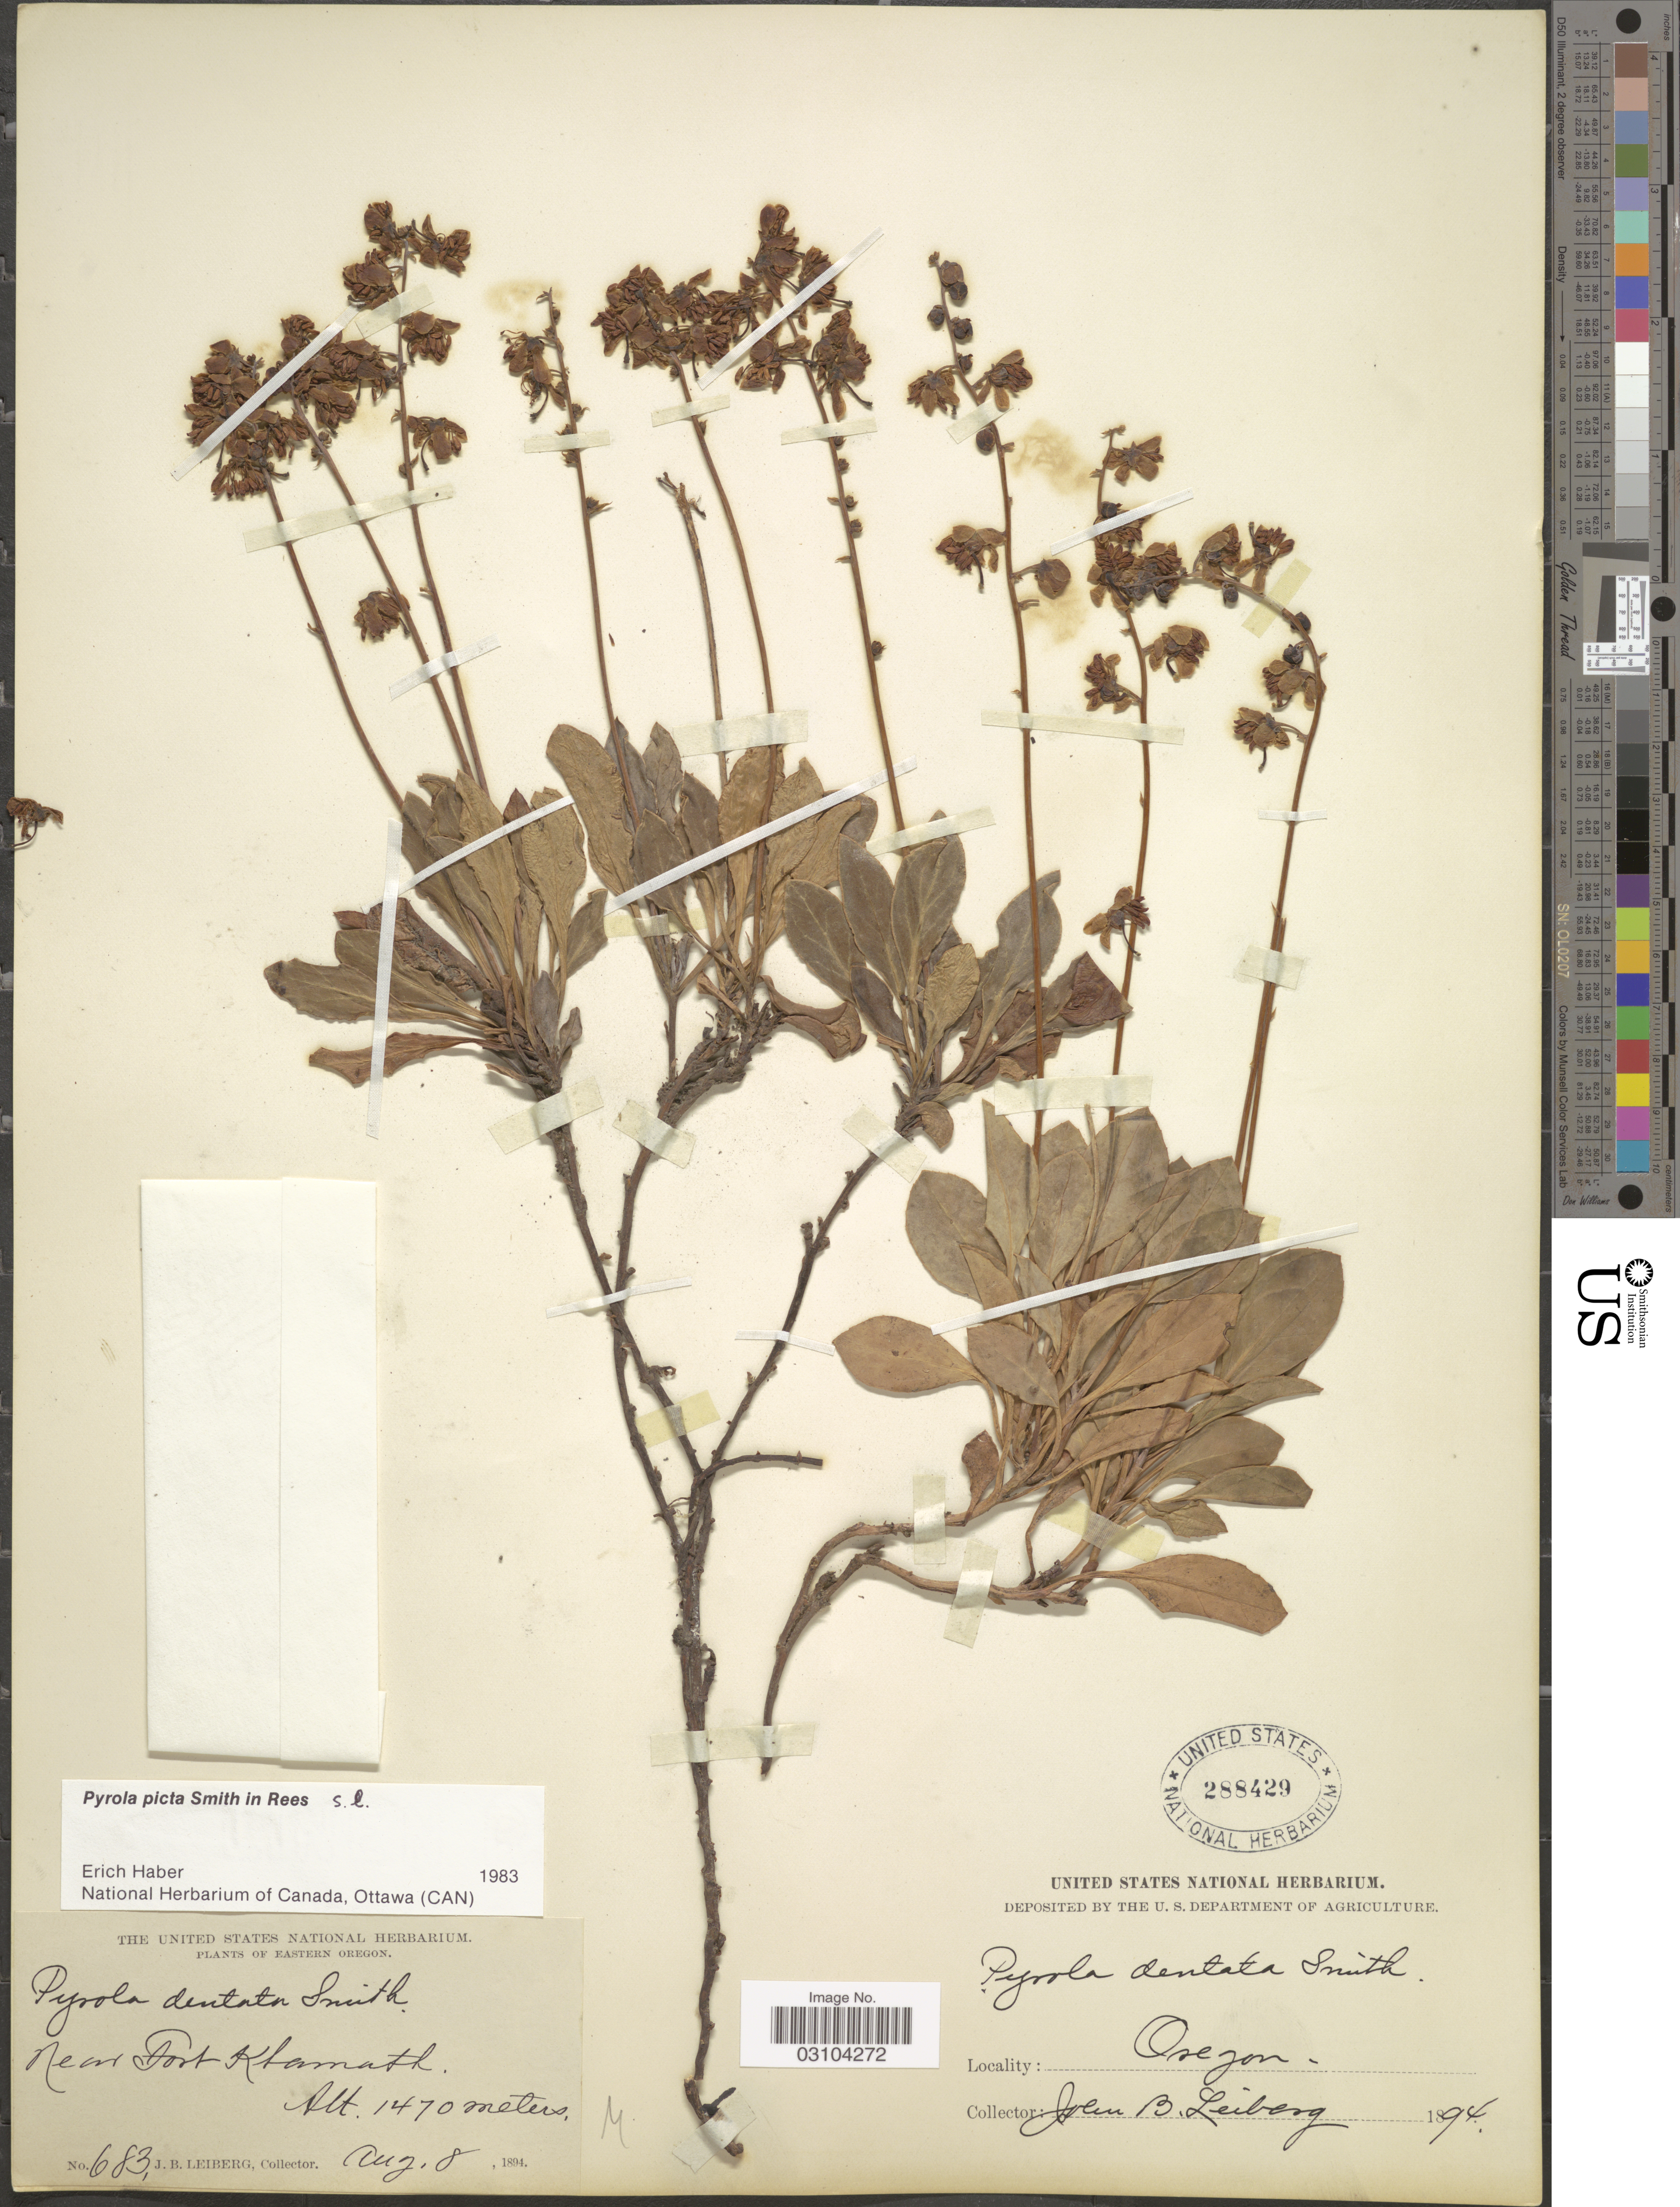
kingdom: Plantae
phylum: Tracheophyta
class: Magnoliopsida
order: Ericales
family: Ericaceae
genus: Pyrola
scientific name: Pyrola picta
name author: Sm. in Rees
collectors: J. B. Leiberg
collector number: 683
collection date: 1894-08-08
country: United States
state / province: Oregon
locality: Eastern Oregon, Near Fort Klamath.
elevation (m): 1470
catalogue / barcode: US 288429